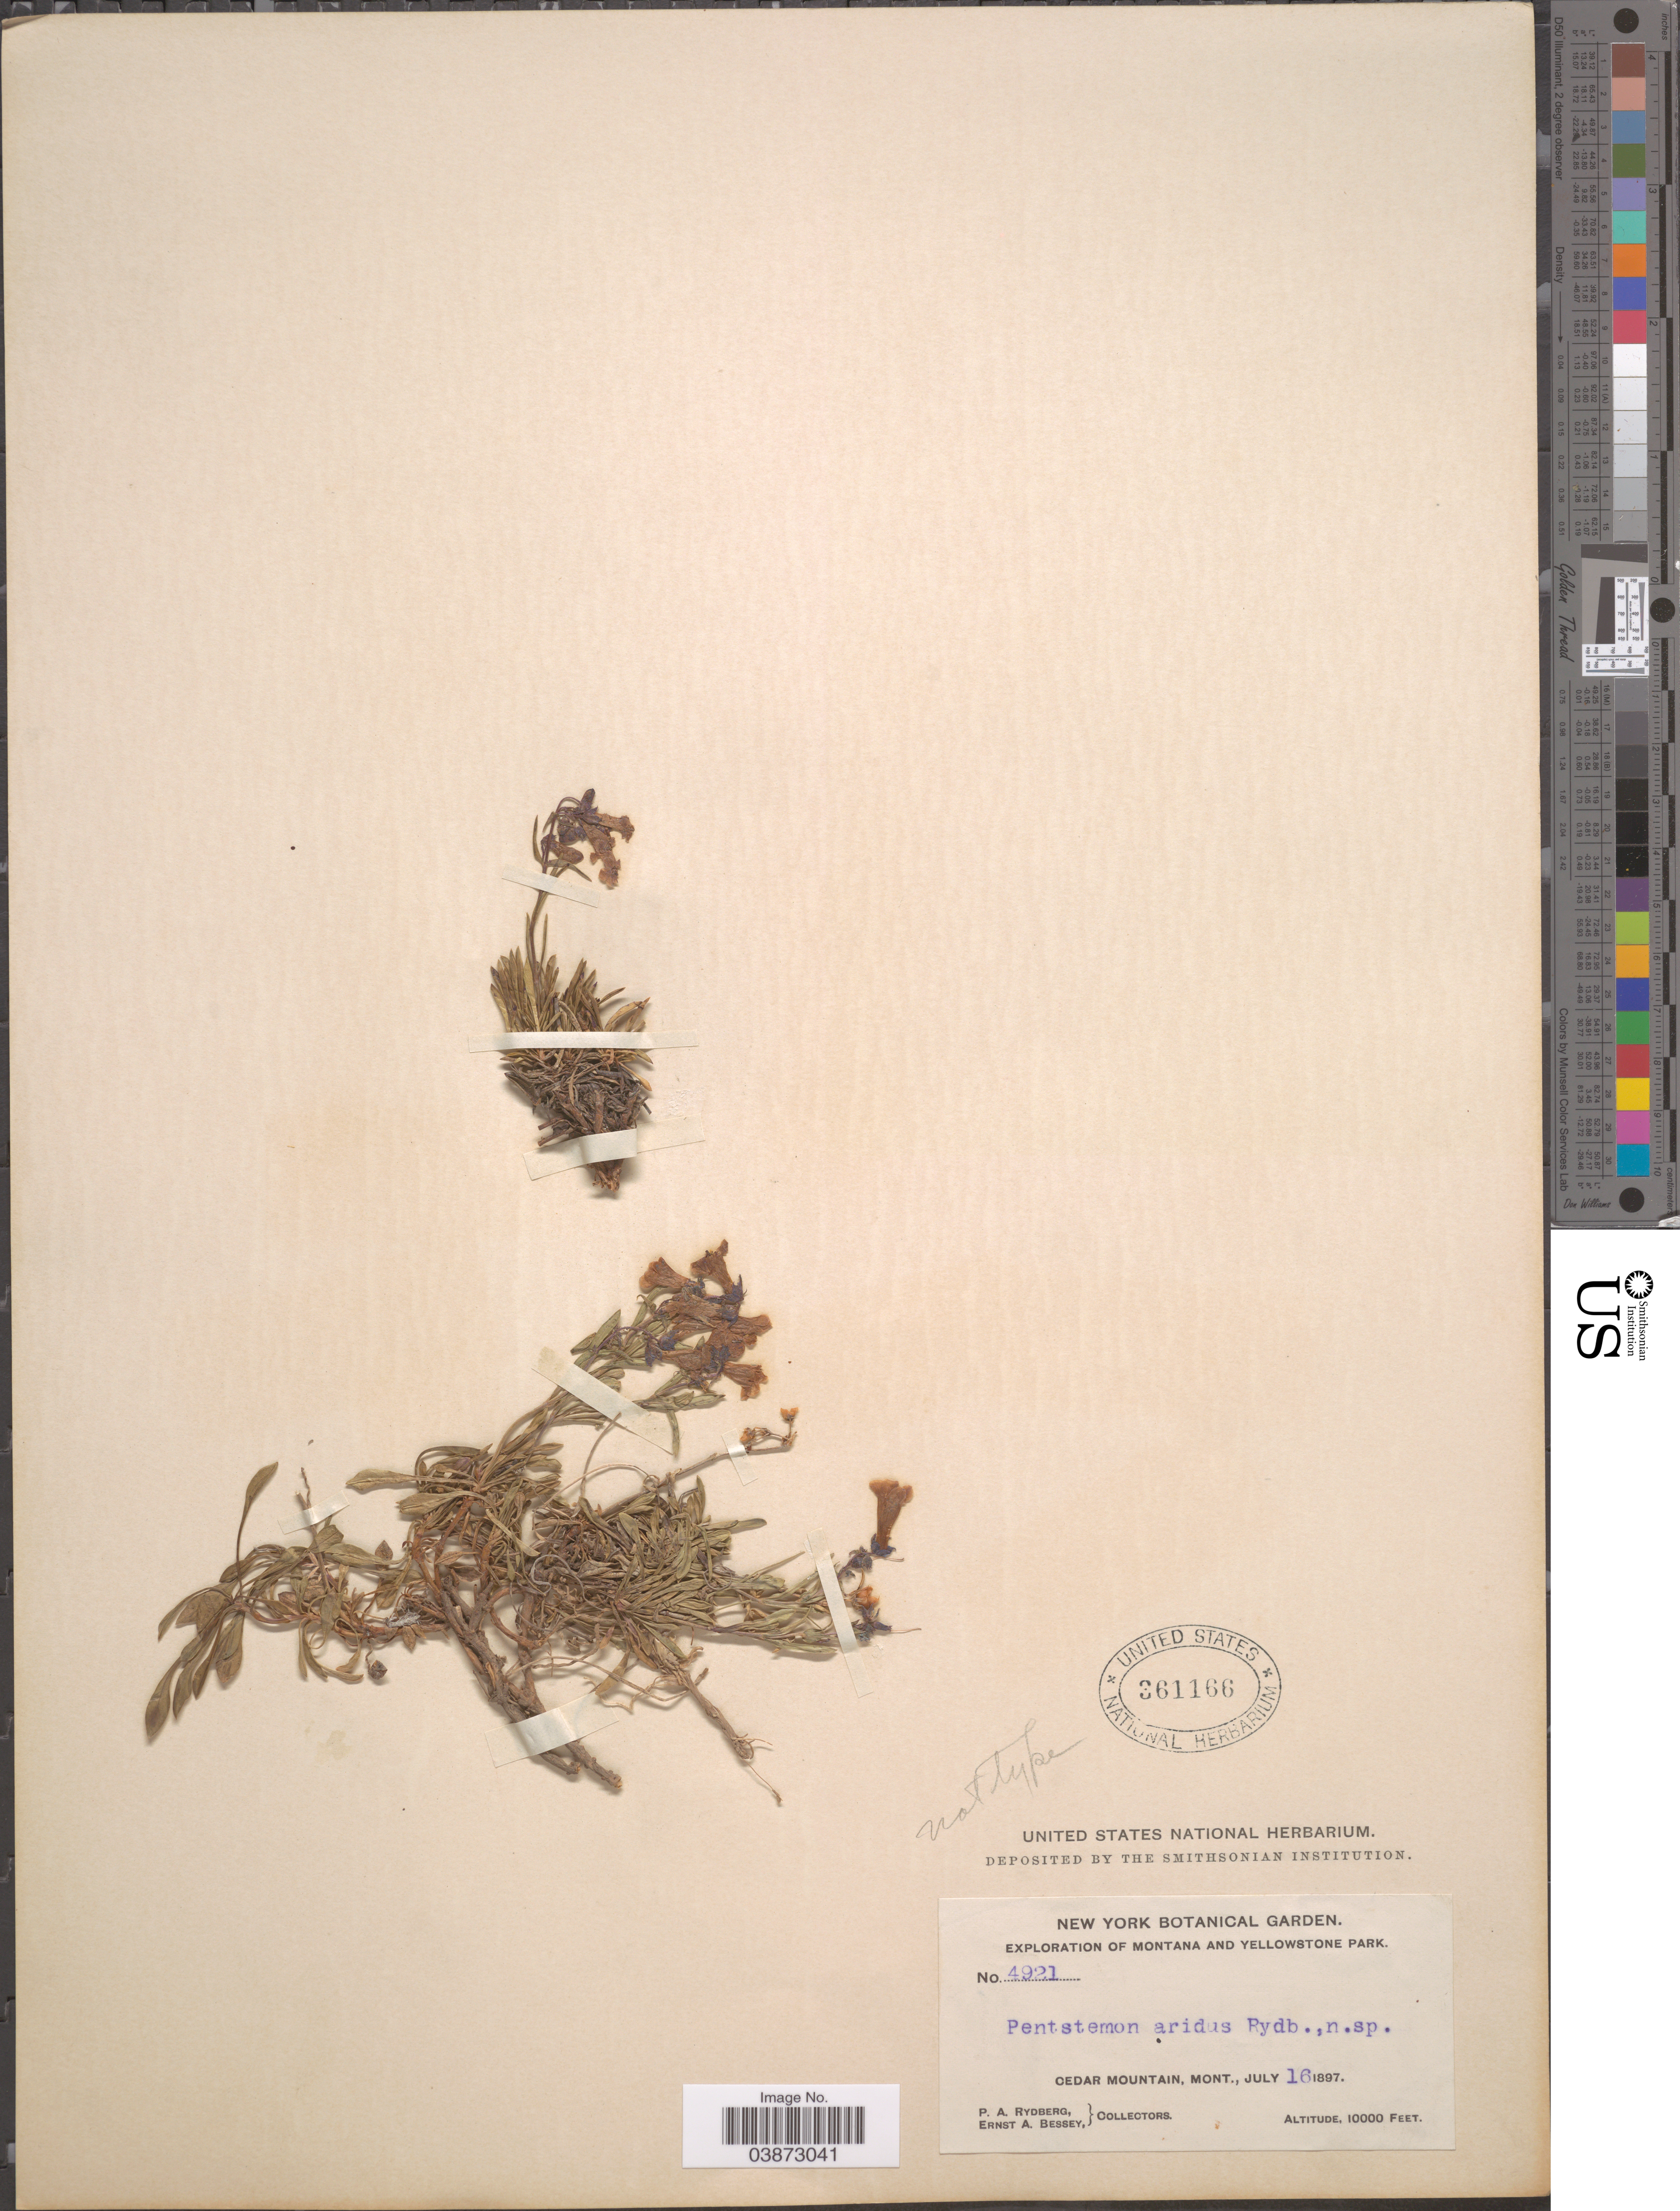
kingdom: Plantae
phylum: Tracheophyta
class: Magnoliopsida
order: Lamiales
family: Plantaginaceae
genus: Penstemon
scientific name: Penstemon aridus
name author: Rydb.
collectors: P. A. Rydberg & E. A. Bessey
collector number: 4921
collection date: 1897-07-16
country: United States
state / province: Montana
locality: Yellowstone Park. Cedar Mountain.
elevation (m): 3048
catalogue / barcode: US 361166